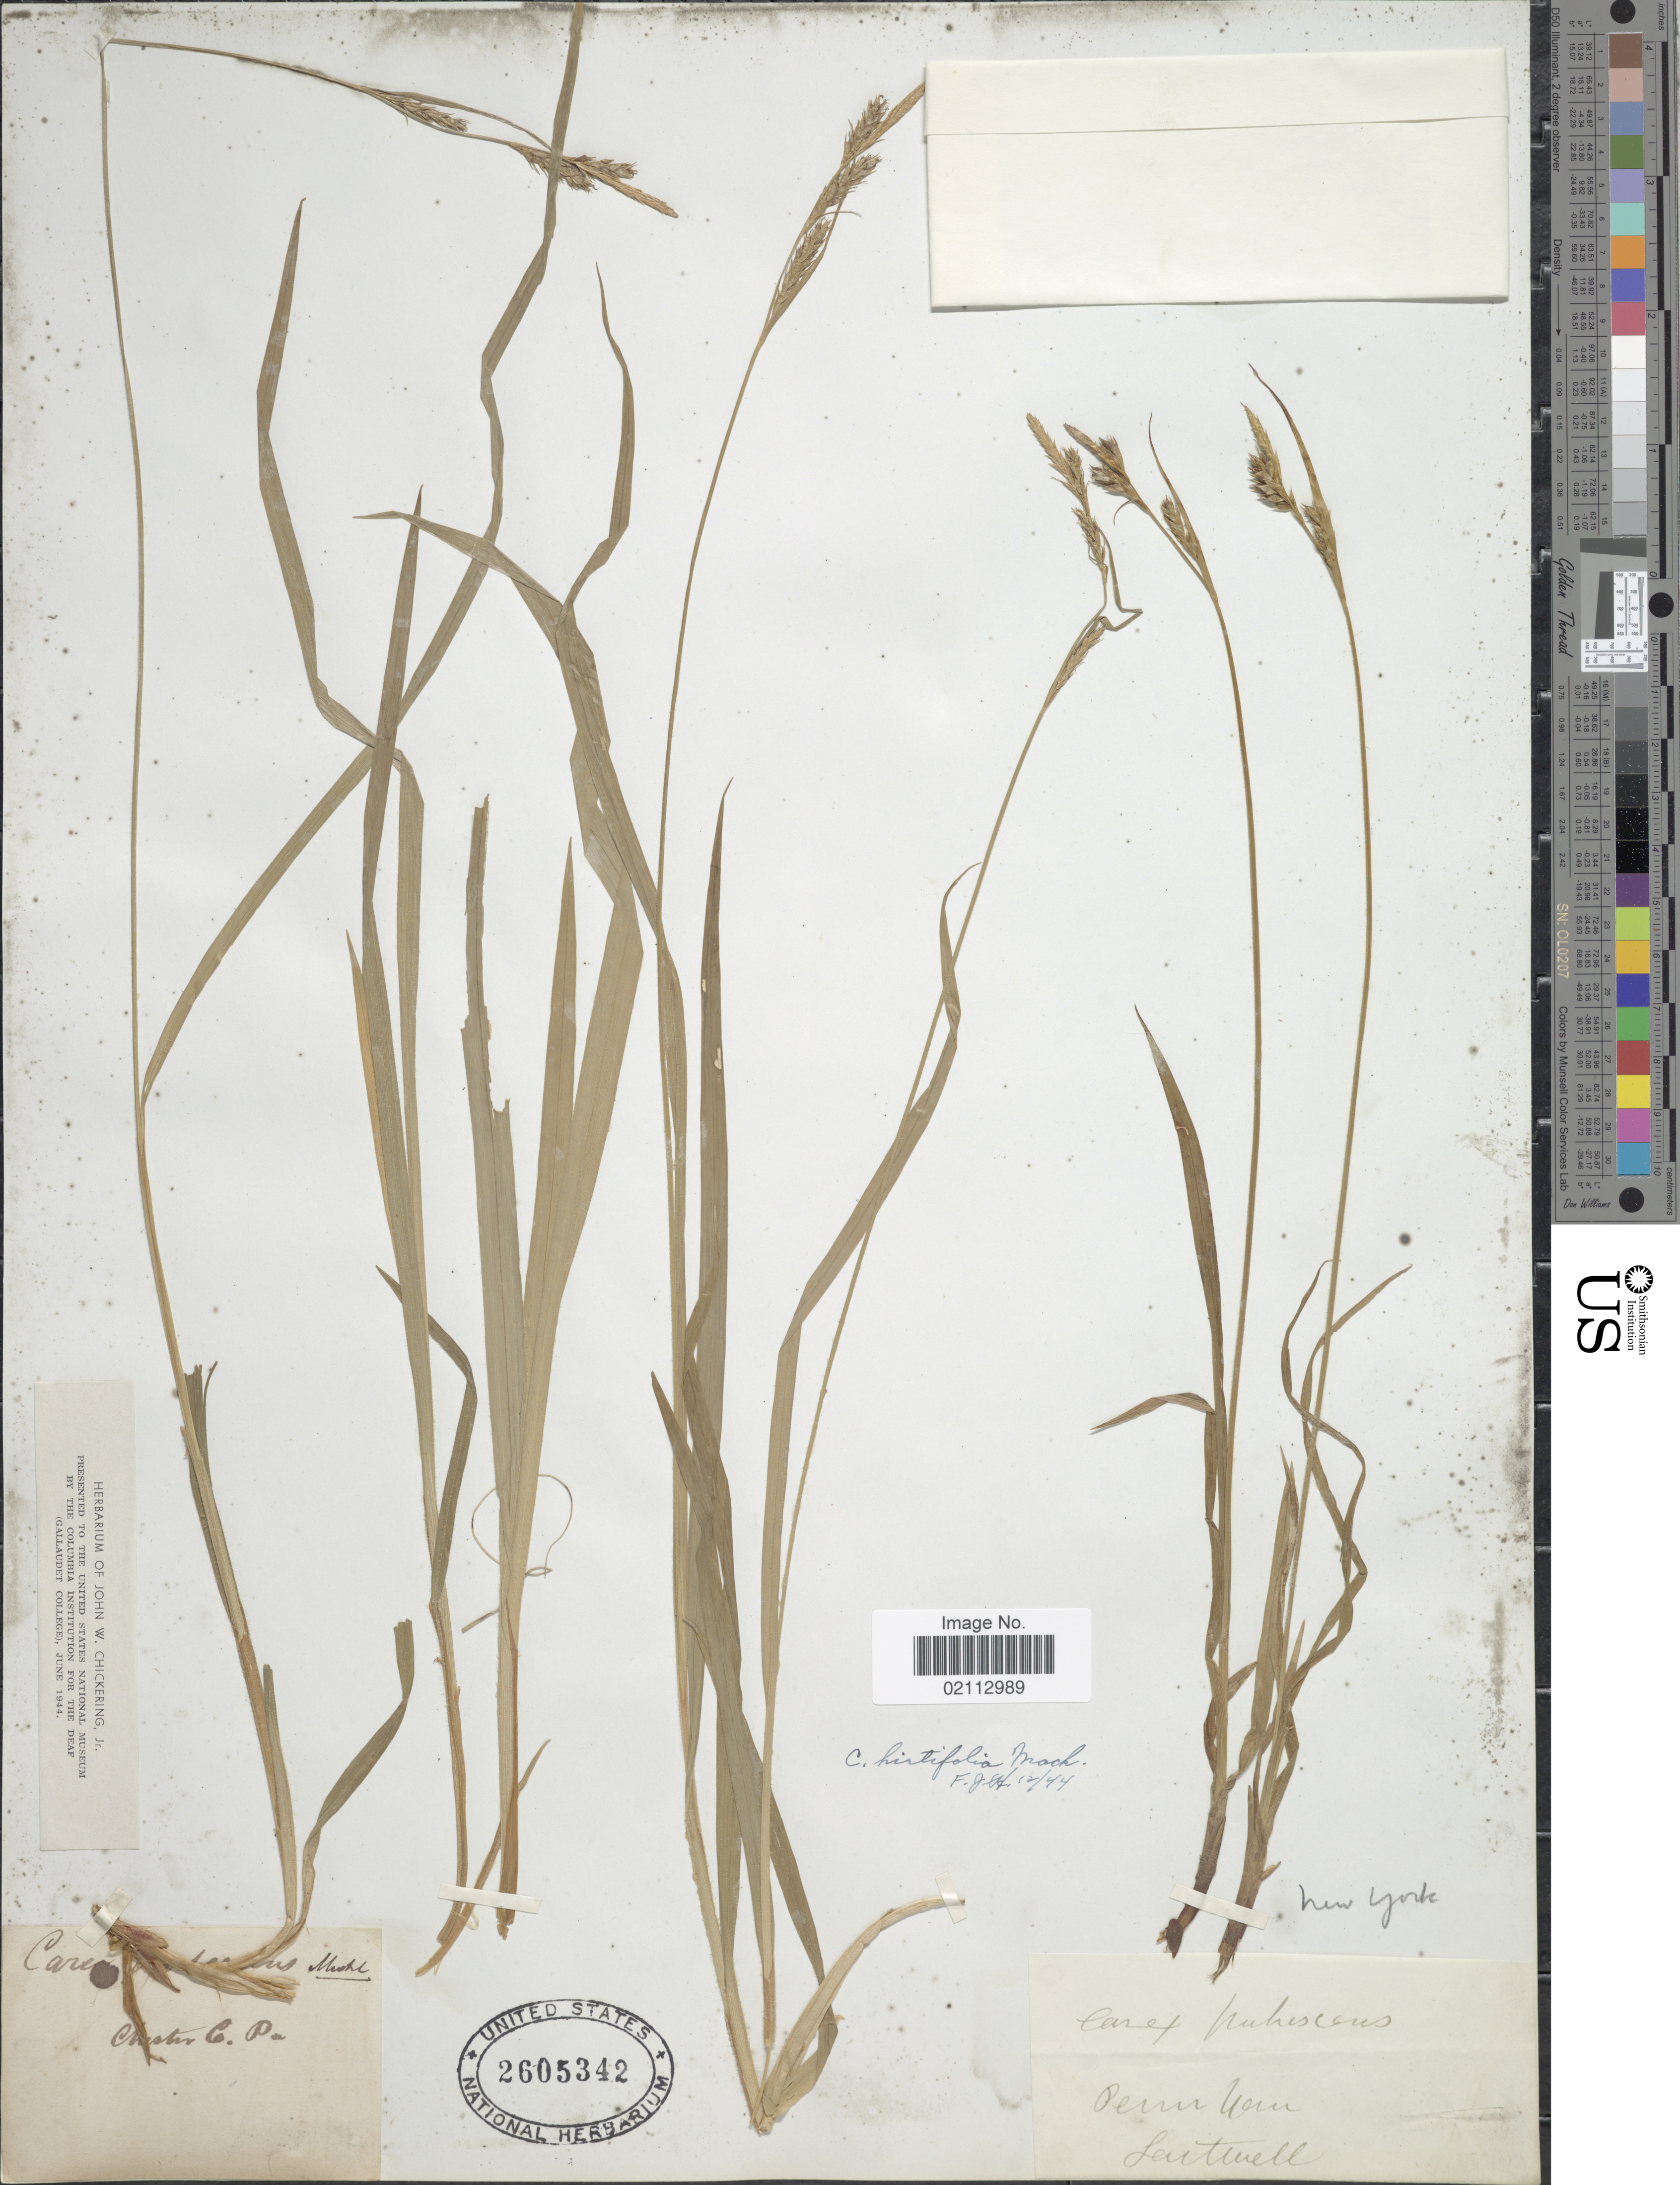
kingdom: Plantae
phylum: Tracheophyta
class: Liliopsida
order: Poales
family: Cyperaceae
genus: Carex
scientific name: Carex hirtifolia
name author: Mack.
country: United States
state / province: Pennsylvania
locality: Chester Co. Pa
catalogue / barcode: US 2605342-2